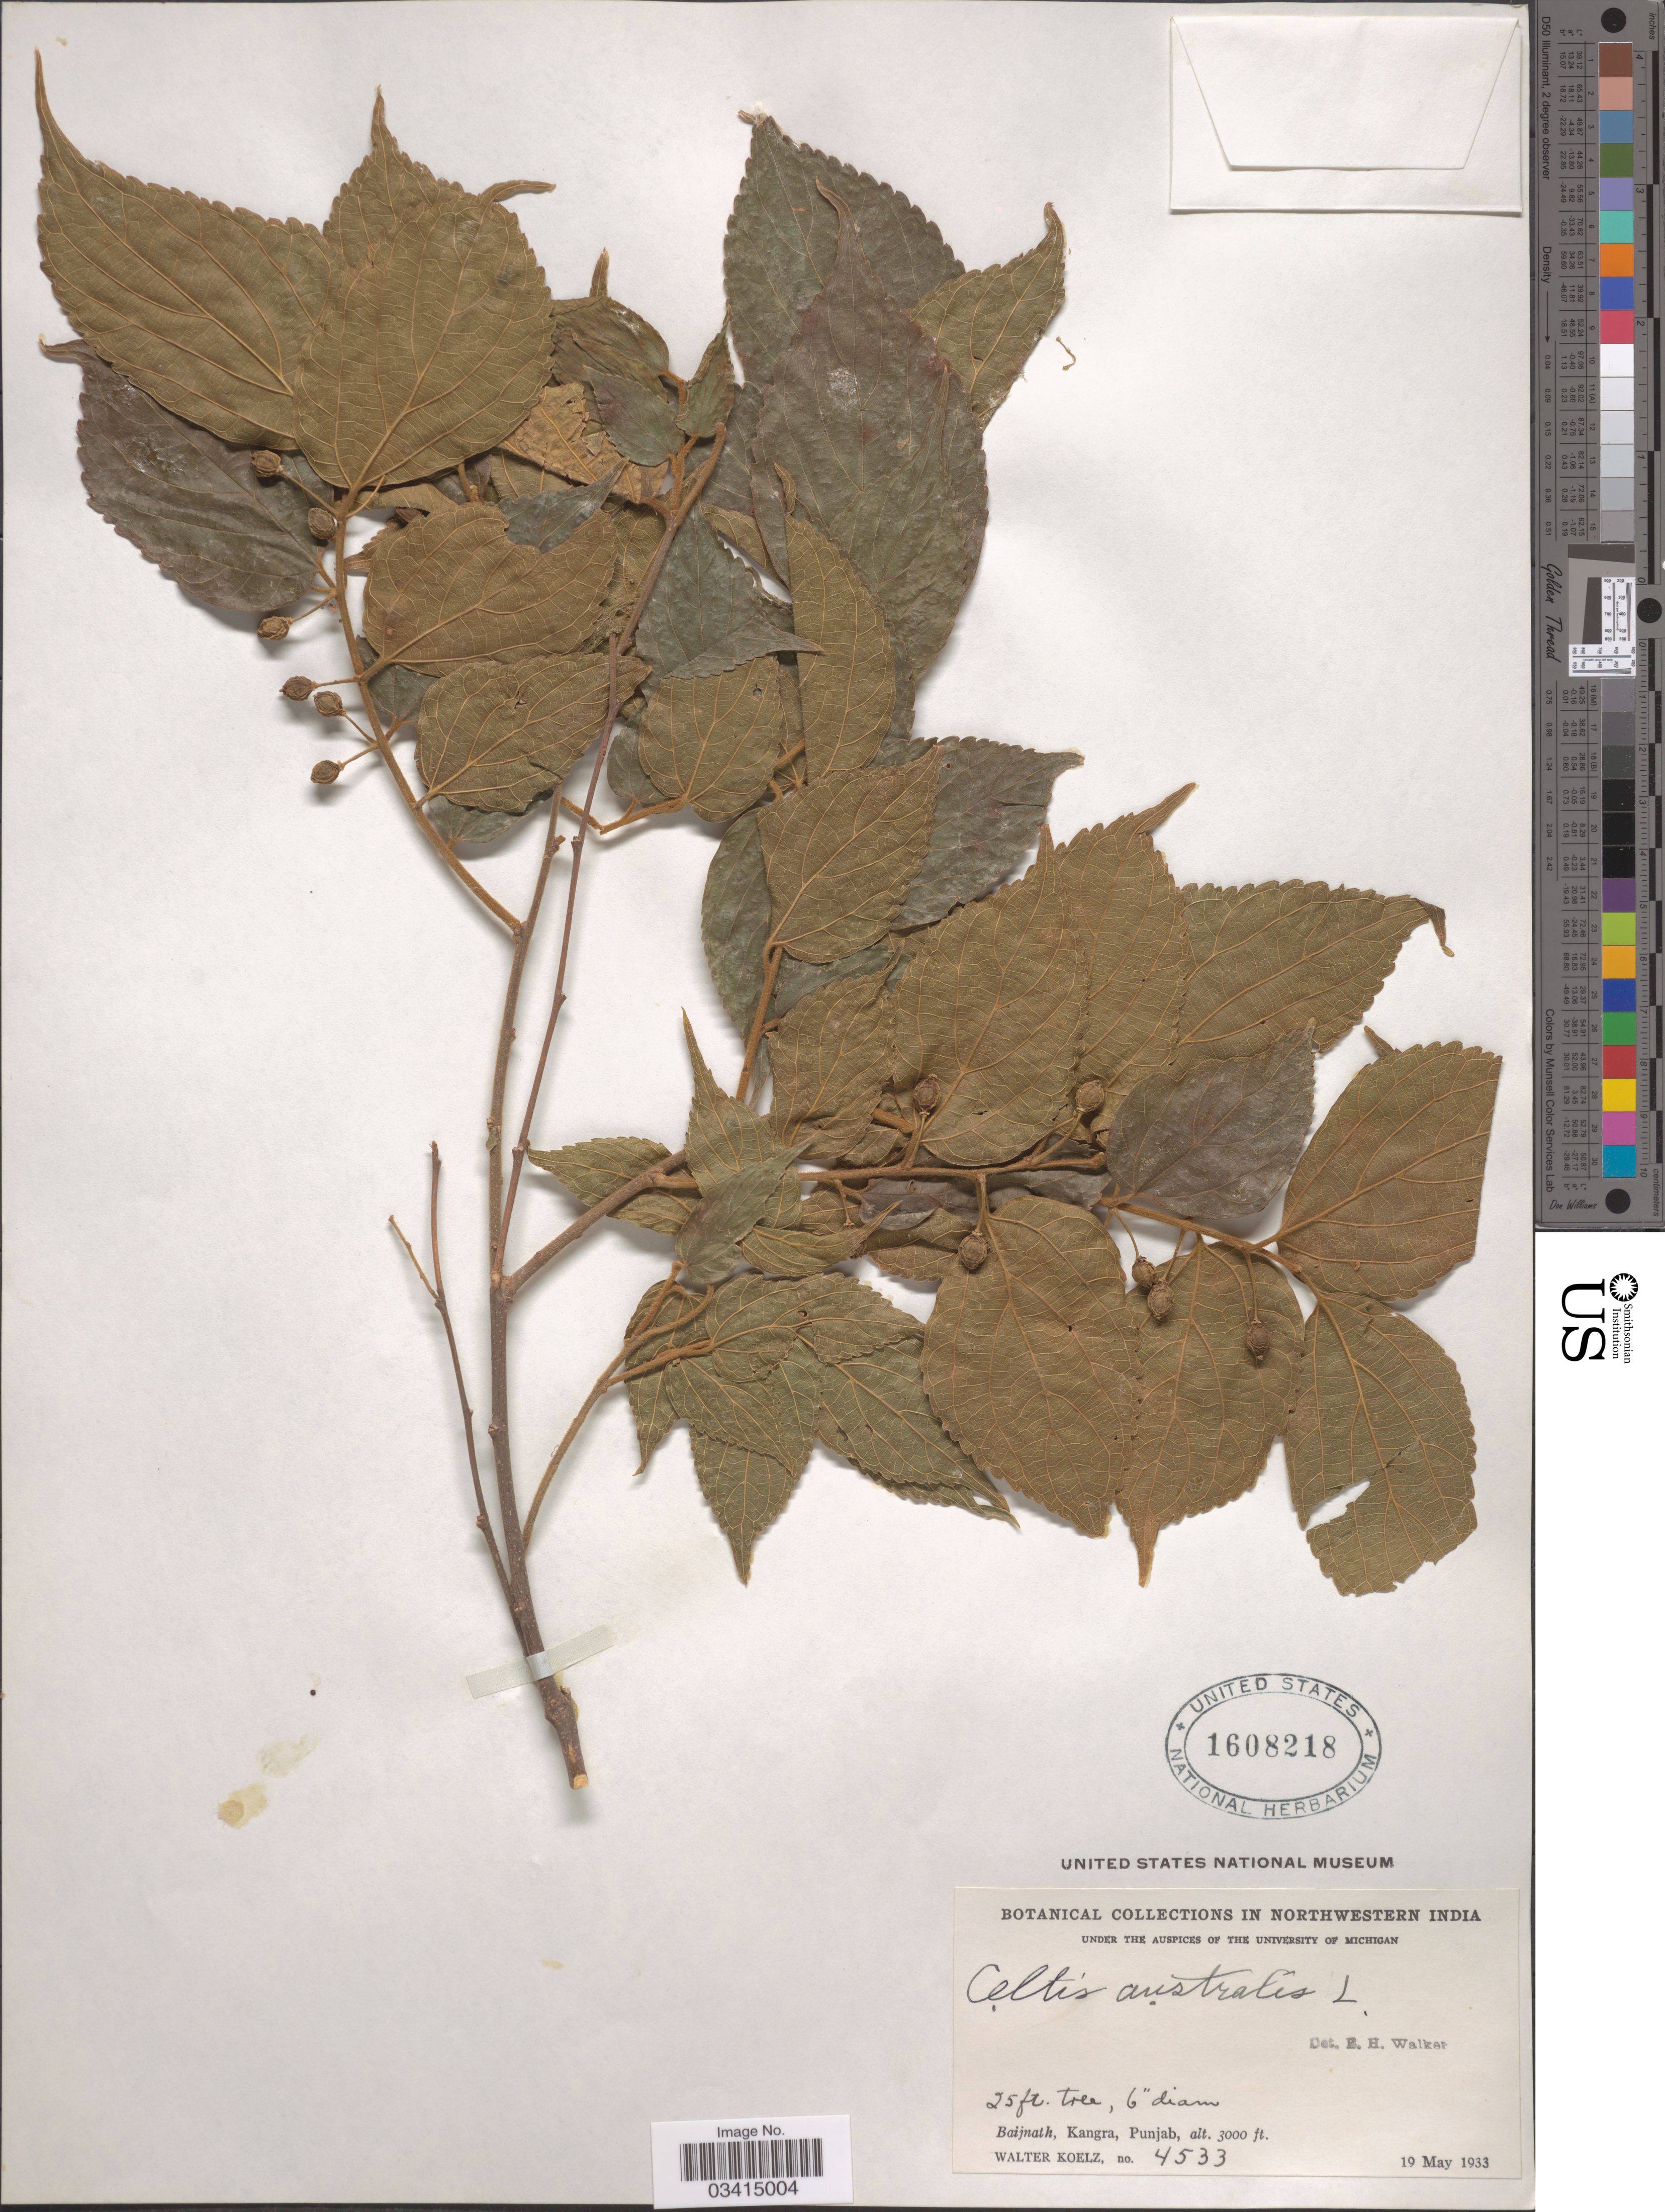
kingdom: Plantae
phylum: Tracheophyta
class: Magnoliopsida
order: Rosales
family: Cannabaceae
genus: Celtis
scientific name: Celtis australis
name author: L.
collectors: W. N. Koelz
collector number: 4533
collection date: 1933-05-19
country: India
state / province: Punjab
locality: Northwestern India. Baijnath, Kangra.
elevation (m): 914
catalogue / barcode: US 1608218